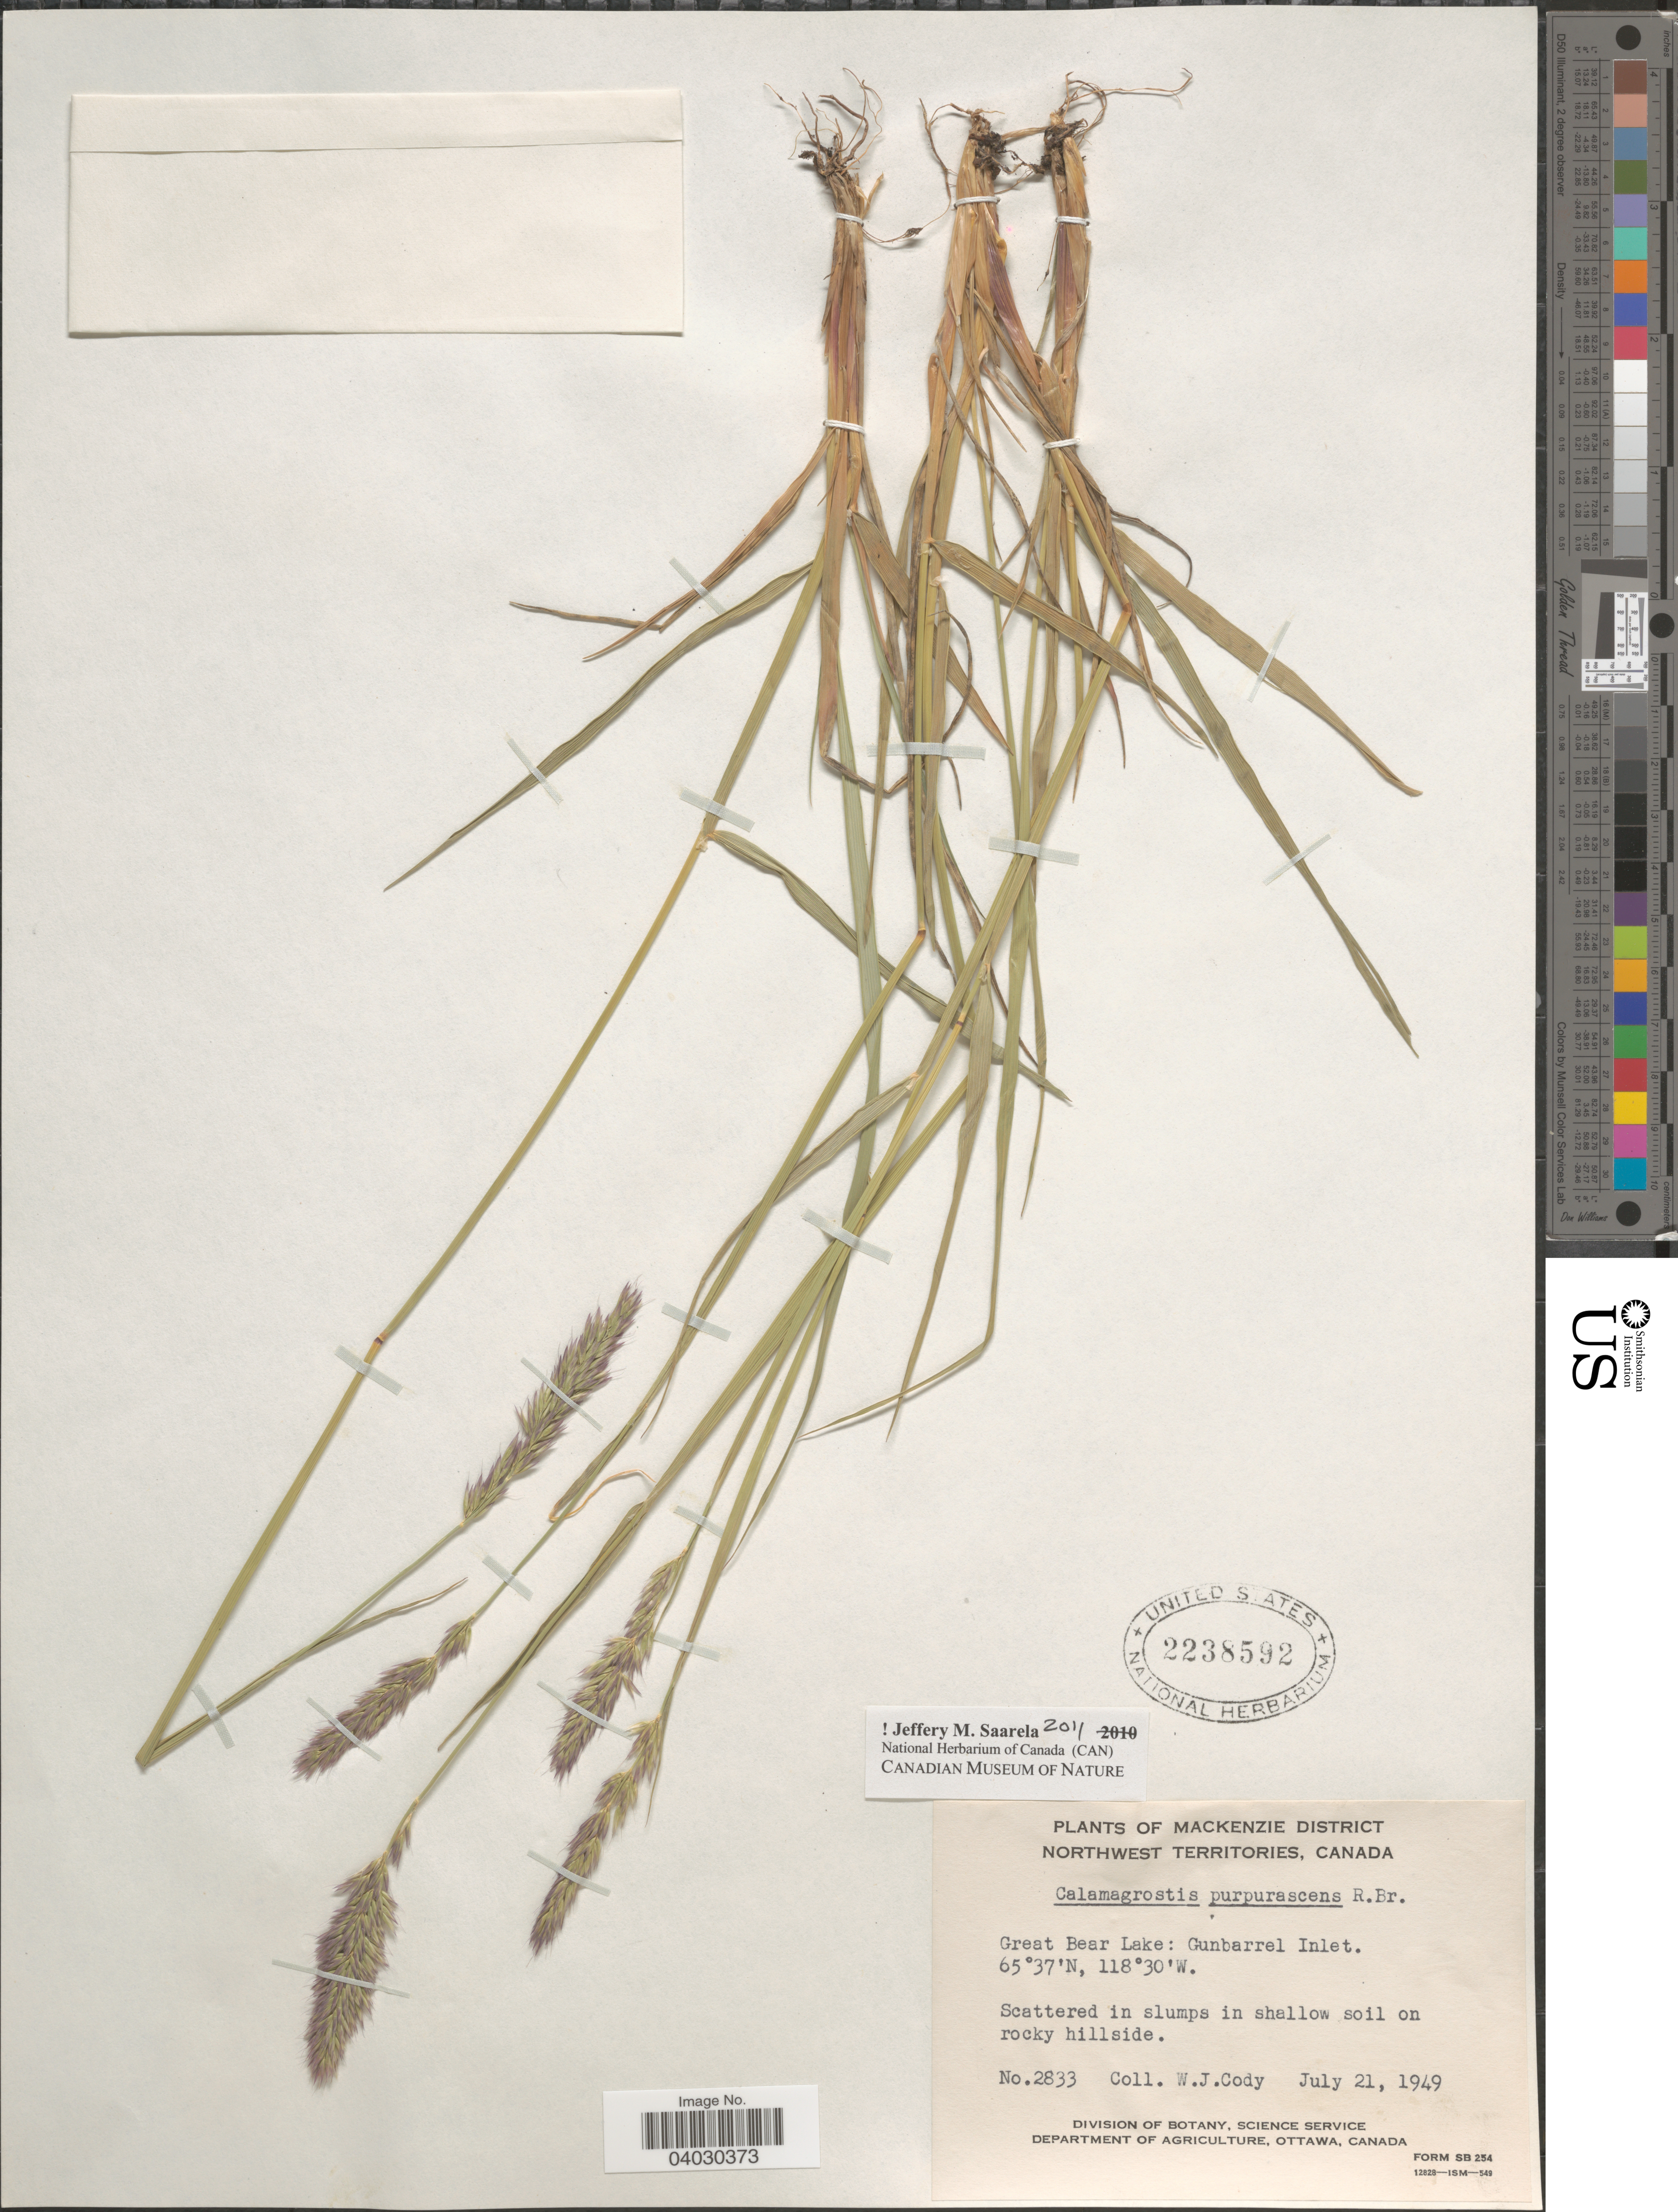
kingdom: Plantae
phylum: Tracheophyta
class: Liliopsida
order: Poales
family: Poaceae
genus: Calamagrostis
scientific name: Calamagrostis purpurascens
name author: R. Br.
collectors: W. Cody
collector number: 2833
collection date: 1949-07-21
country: Canada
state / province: Northwest Territories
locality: Mackenzie District. Great Bear Lake: Gunbarrel Inlet.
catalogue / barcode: US 2238592